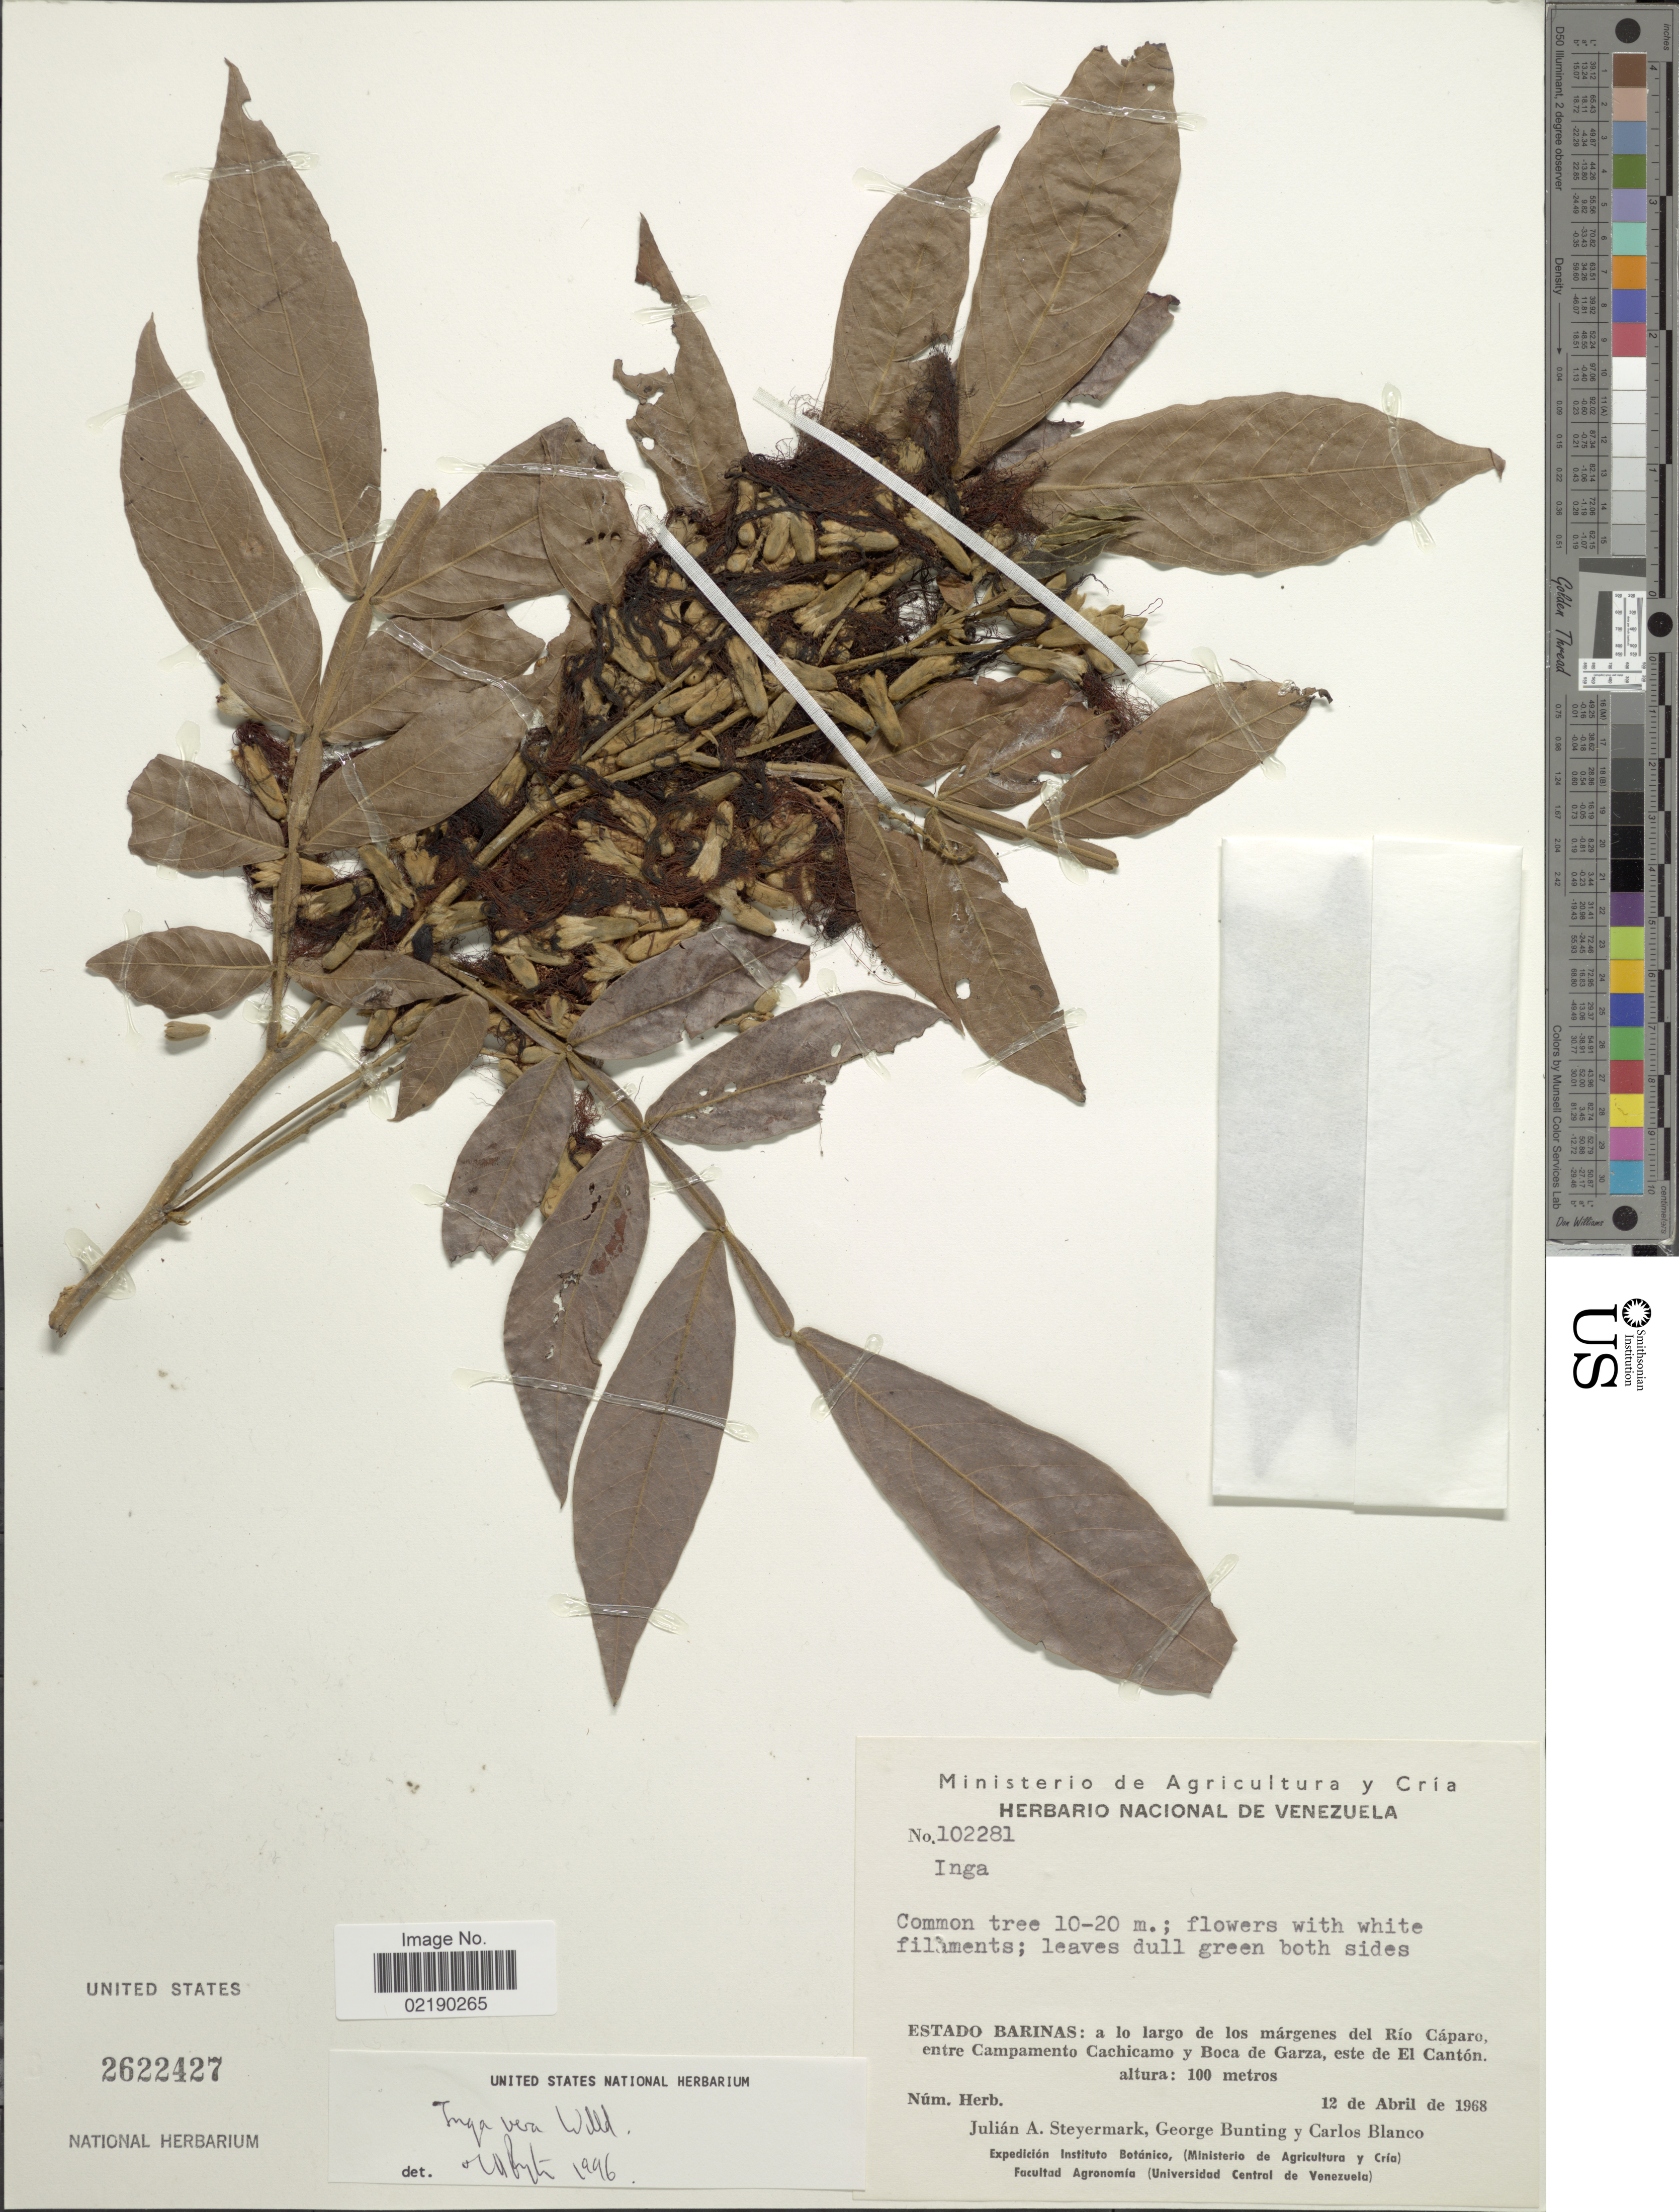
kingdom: Plantae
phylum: Tracheophyta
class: Magnoliopsida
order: Fabales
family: Fabaceae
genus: Inga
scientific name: Inga vera subsp. vera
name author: Willd.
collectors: J. Steyermark, G. S. Bunting & C. Blanco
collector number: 102281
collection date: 1968-04-12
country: Venezuela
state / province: Barinas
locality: A lo largo de los margenes del Rio Caparo, entre Campamento Cachicamo y Boca de Garza, este de El Canton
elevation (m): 100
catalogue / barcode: US 2622427